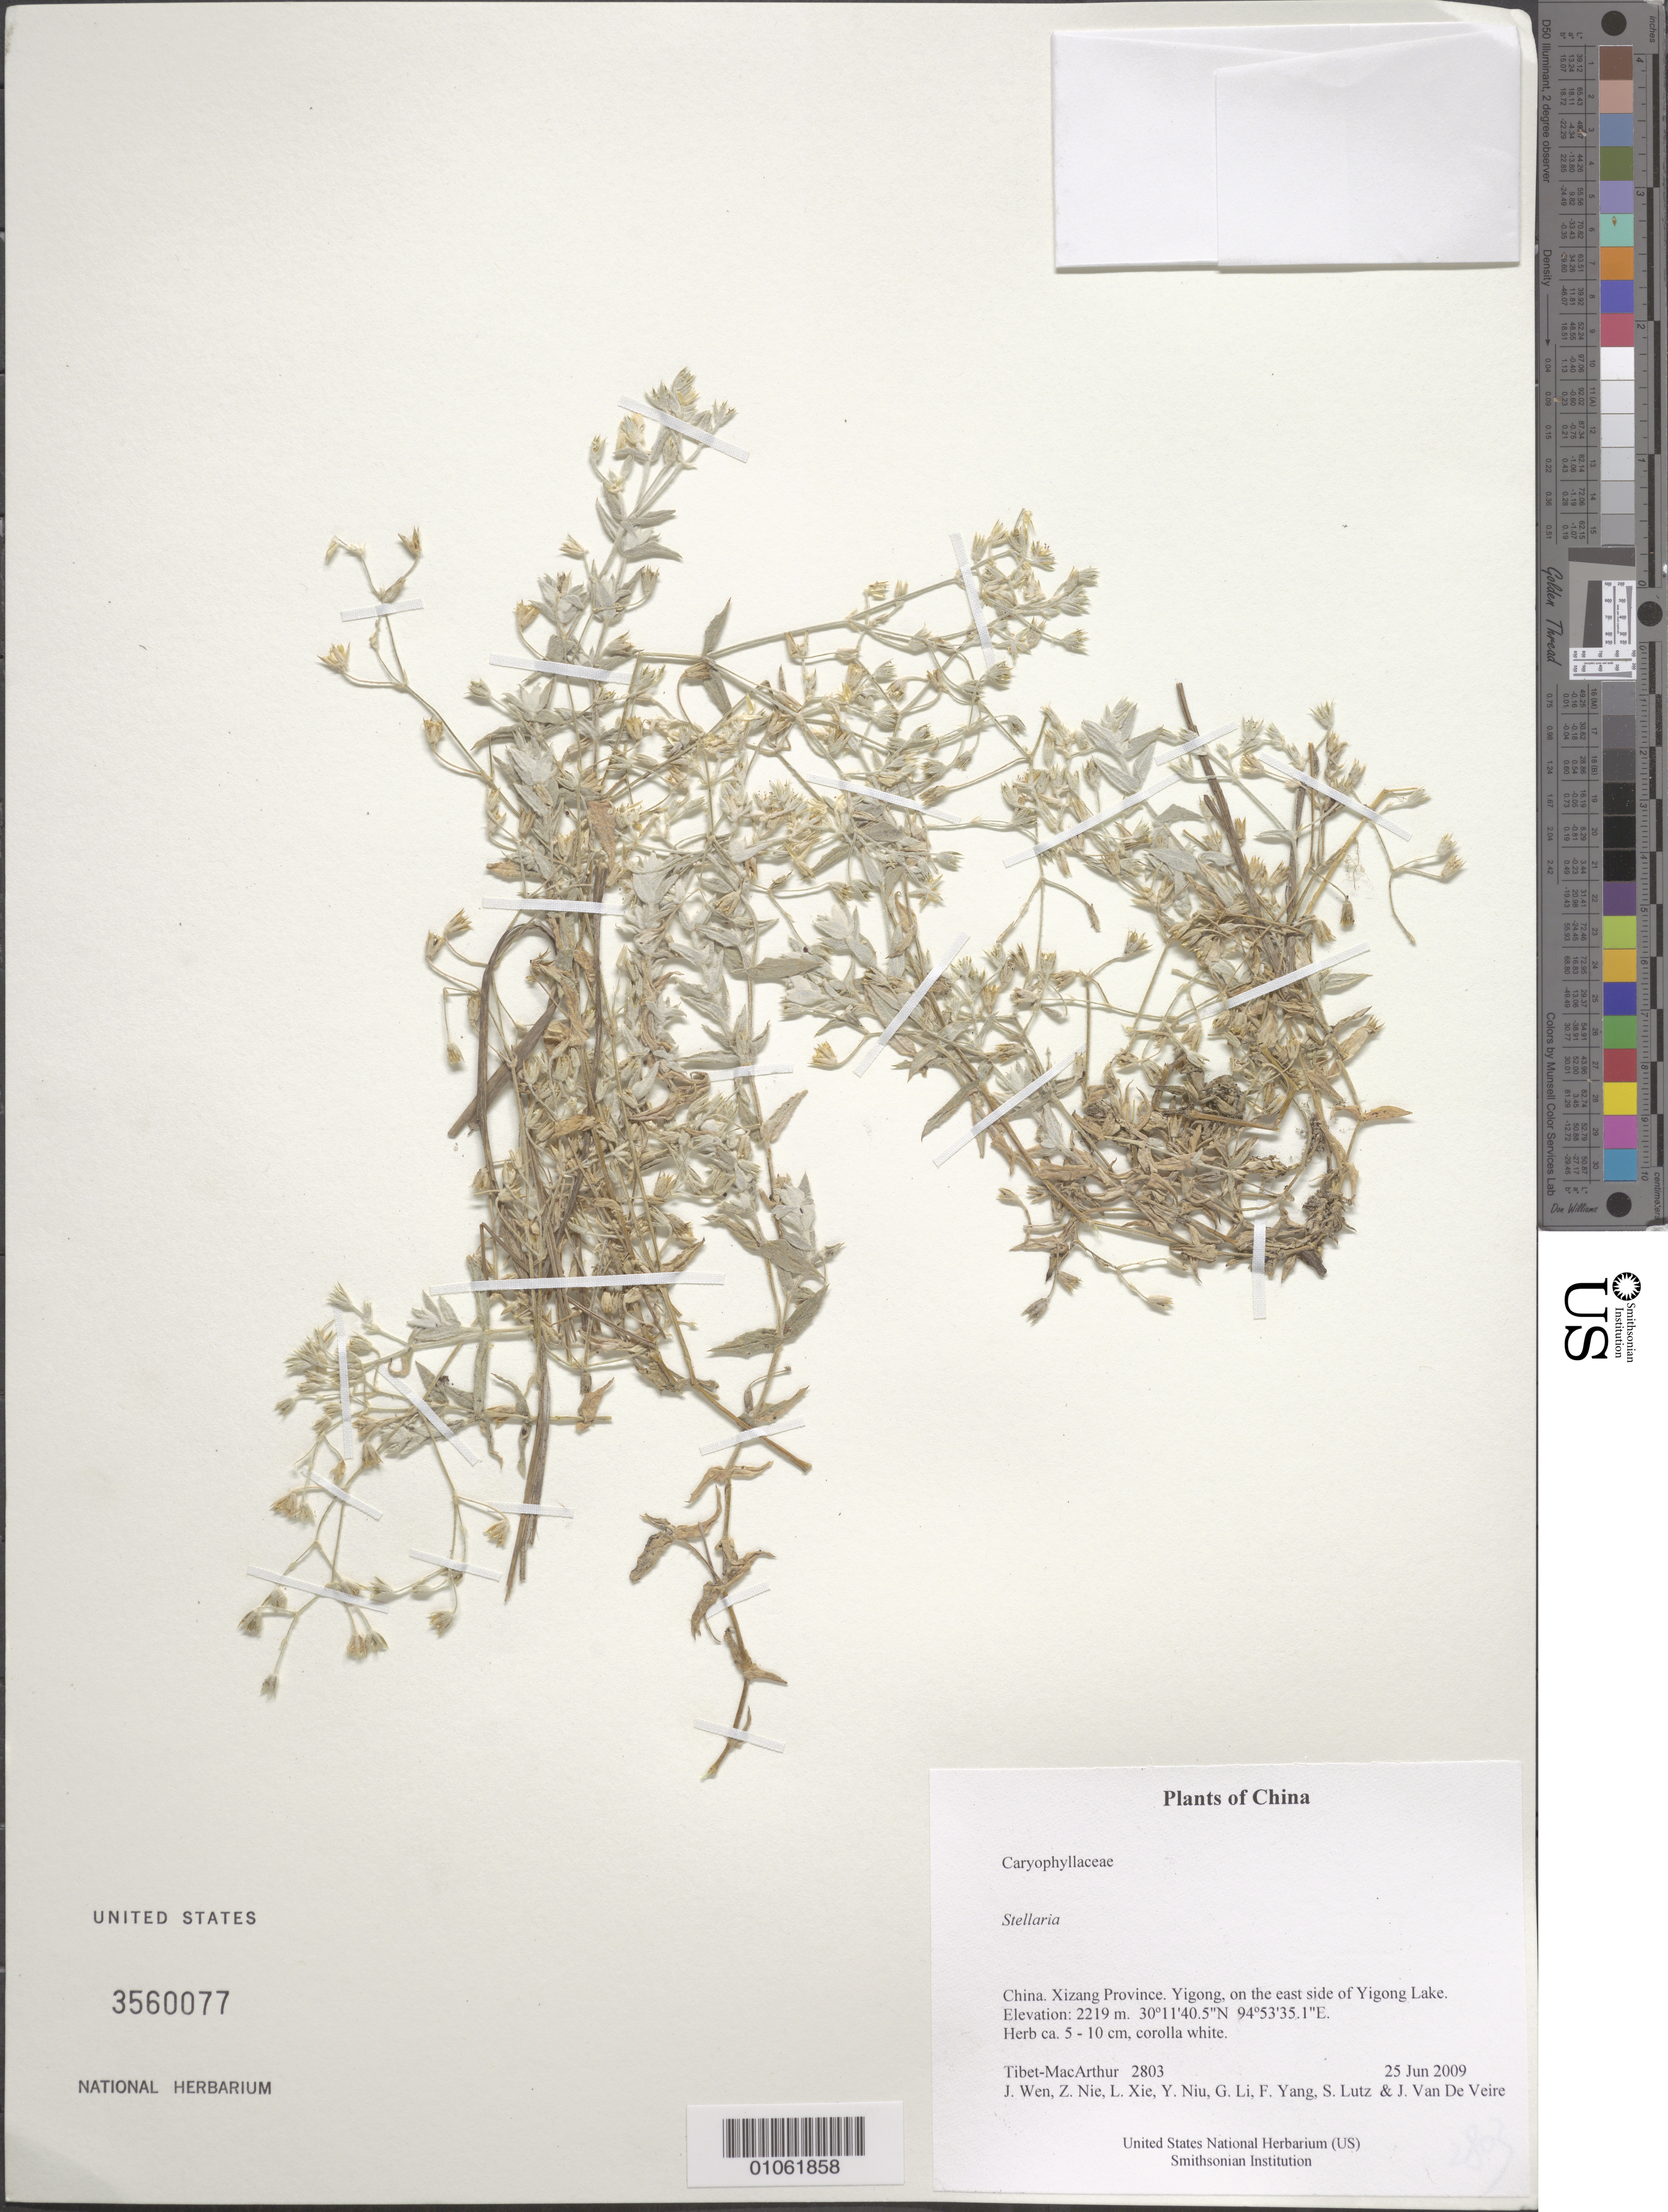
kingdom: Plantae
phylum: Tracheophyta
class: Magnoliopsida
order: Caryophyllales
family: Caryophyllaceae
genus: Stellaria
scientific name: Stellaria sp.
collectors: Tibet-MacArthur, J. Wen, Z. Nie, L. Xie, Y. Niu, G. Li, F. Yang, S. Lutz & J. Van De Veire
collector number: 2803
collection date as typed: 25 Jun 2009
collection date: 2009-06-25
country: China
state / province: Xizang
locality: Yigong, on the east side of Yigong Lake.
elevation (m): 2219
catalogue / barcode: US 3560077